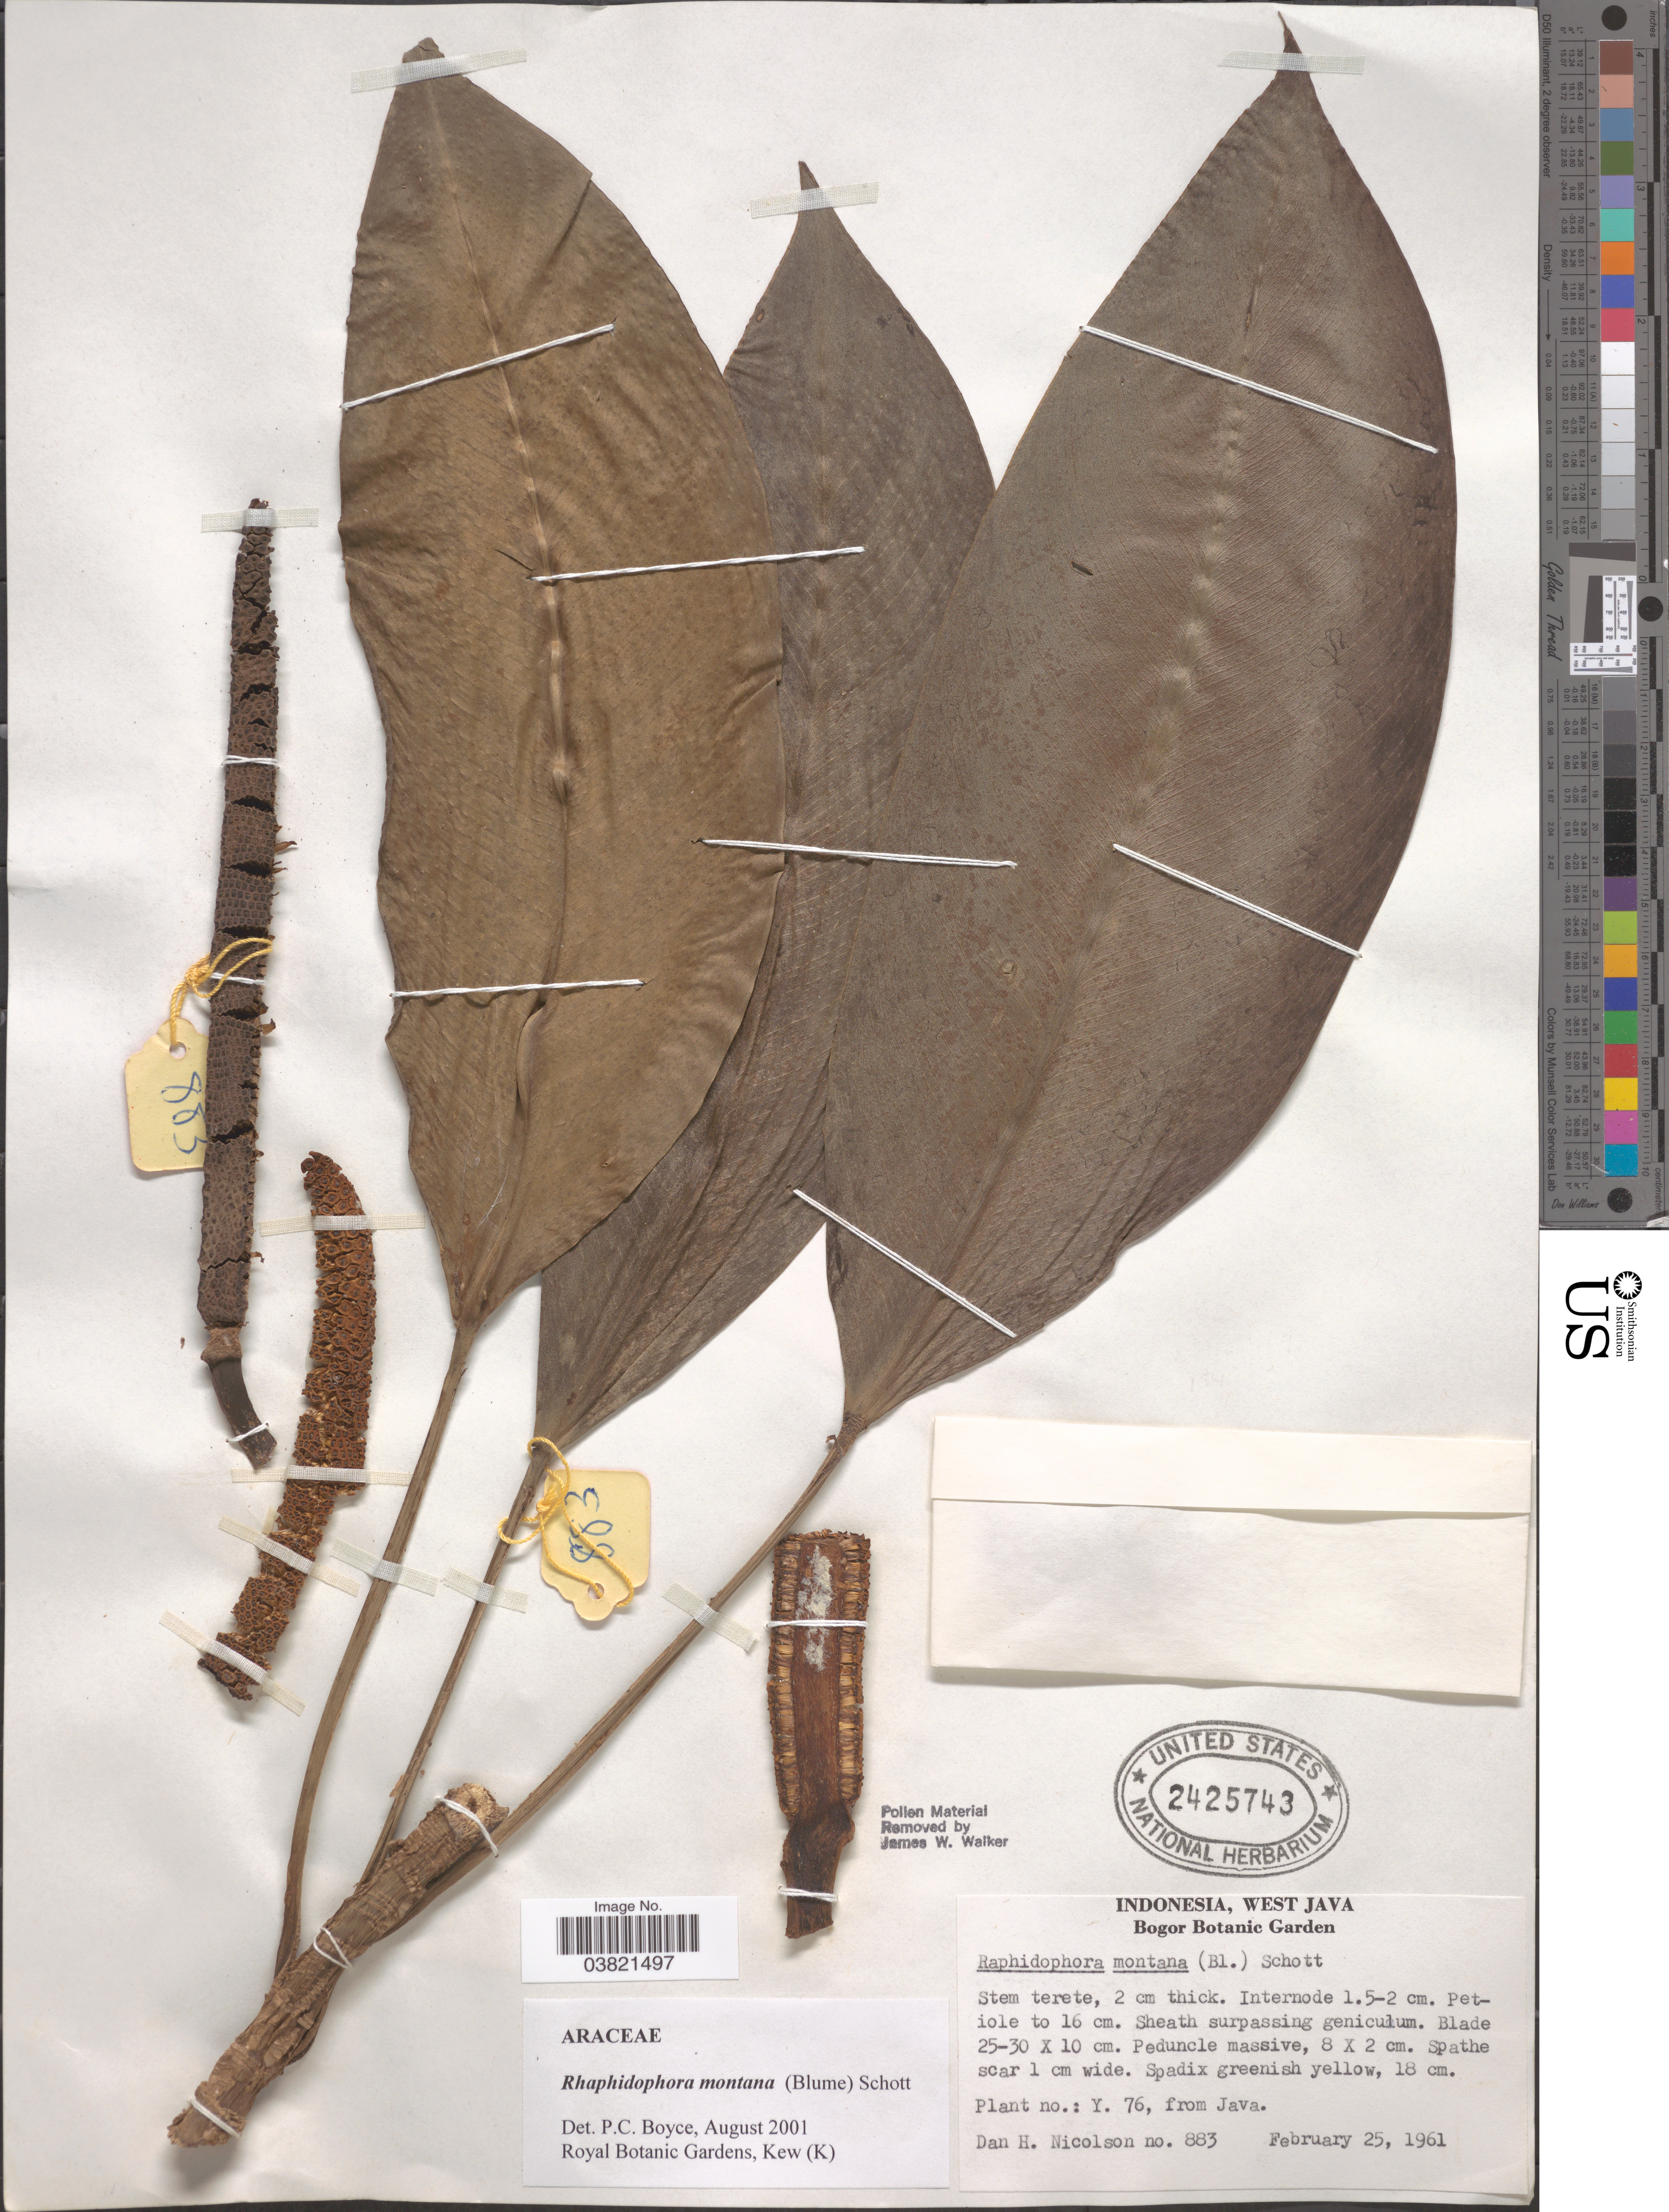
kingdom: Plantae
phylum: Tracheophyta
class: Liliopsida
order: Alismatales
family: Araceae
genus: Rhaphidophora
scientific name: Rhaphidophora montana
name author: (Blume) Schott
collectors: D. H. Nicolson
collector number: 883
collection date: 1961-02-25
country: Indonesia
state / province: Java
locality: West Java. Bogor Botanic Garden.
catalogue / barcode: US 2425743